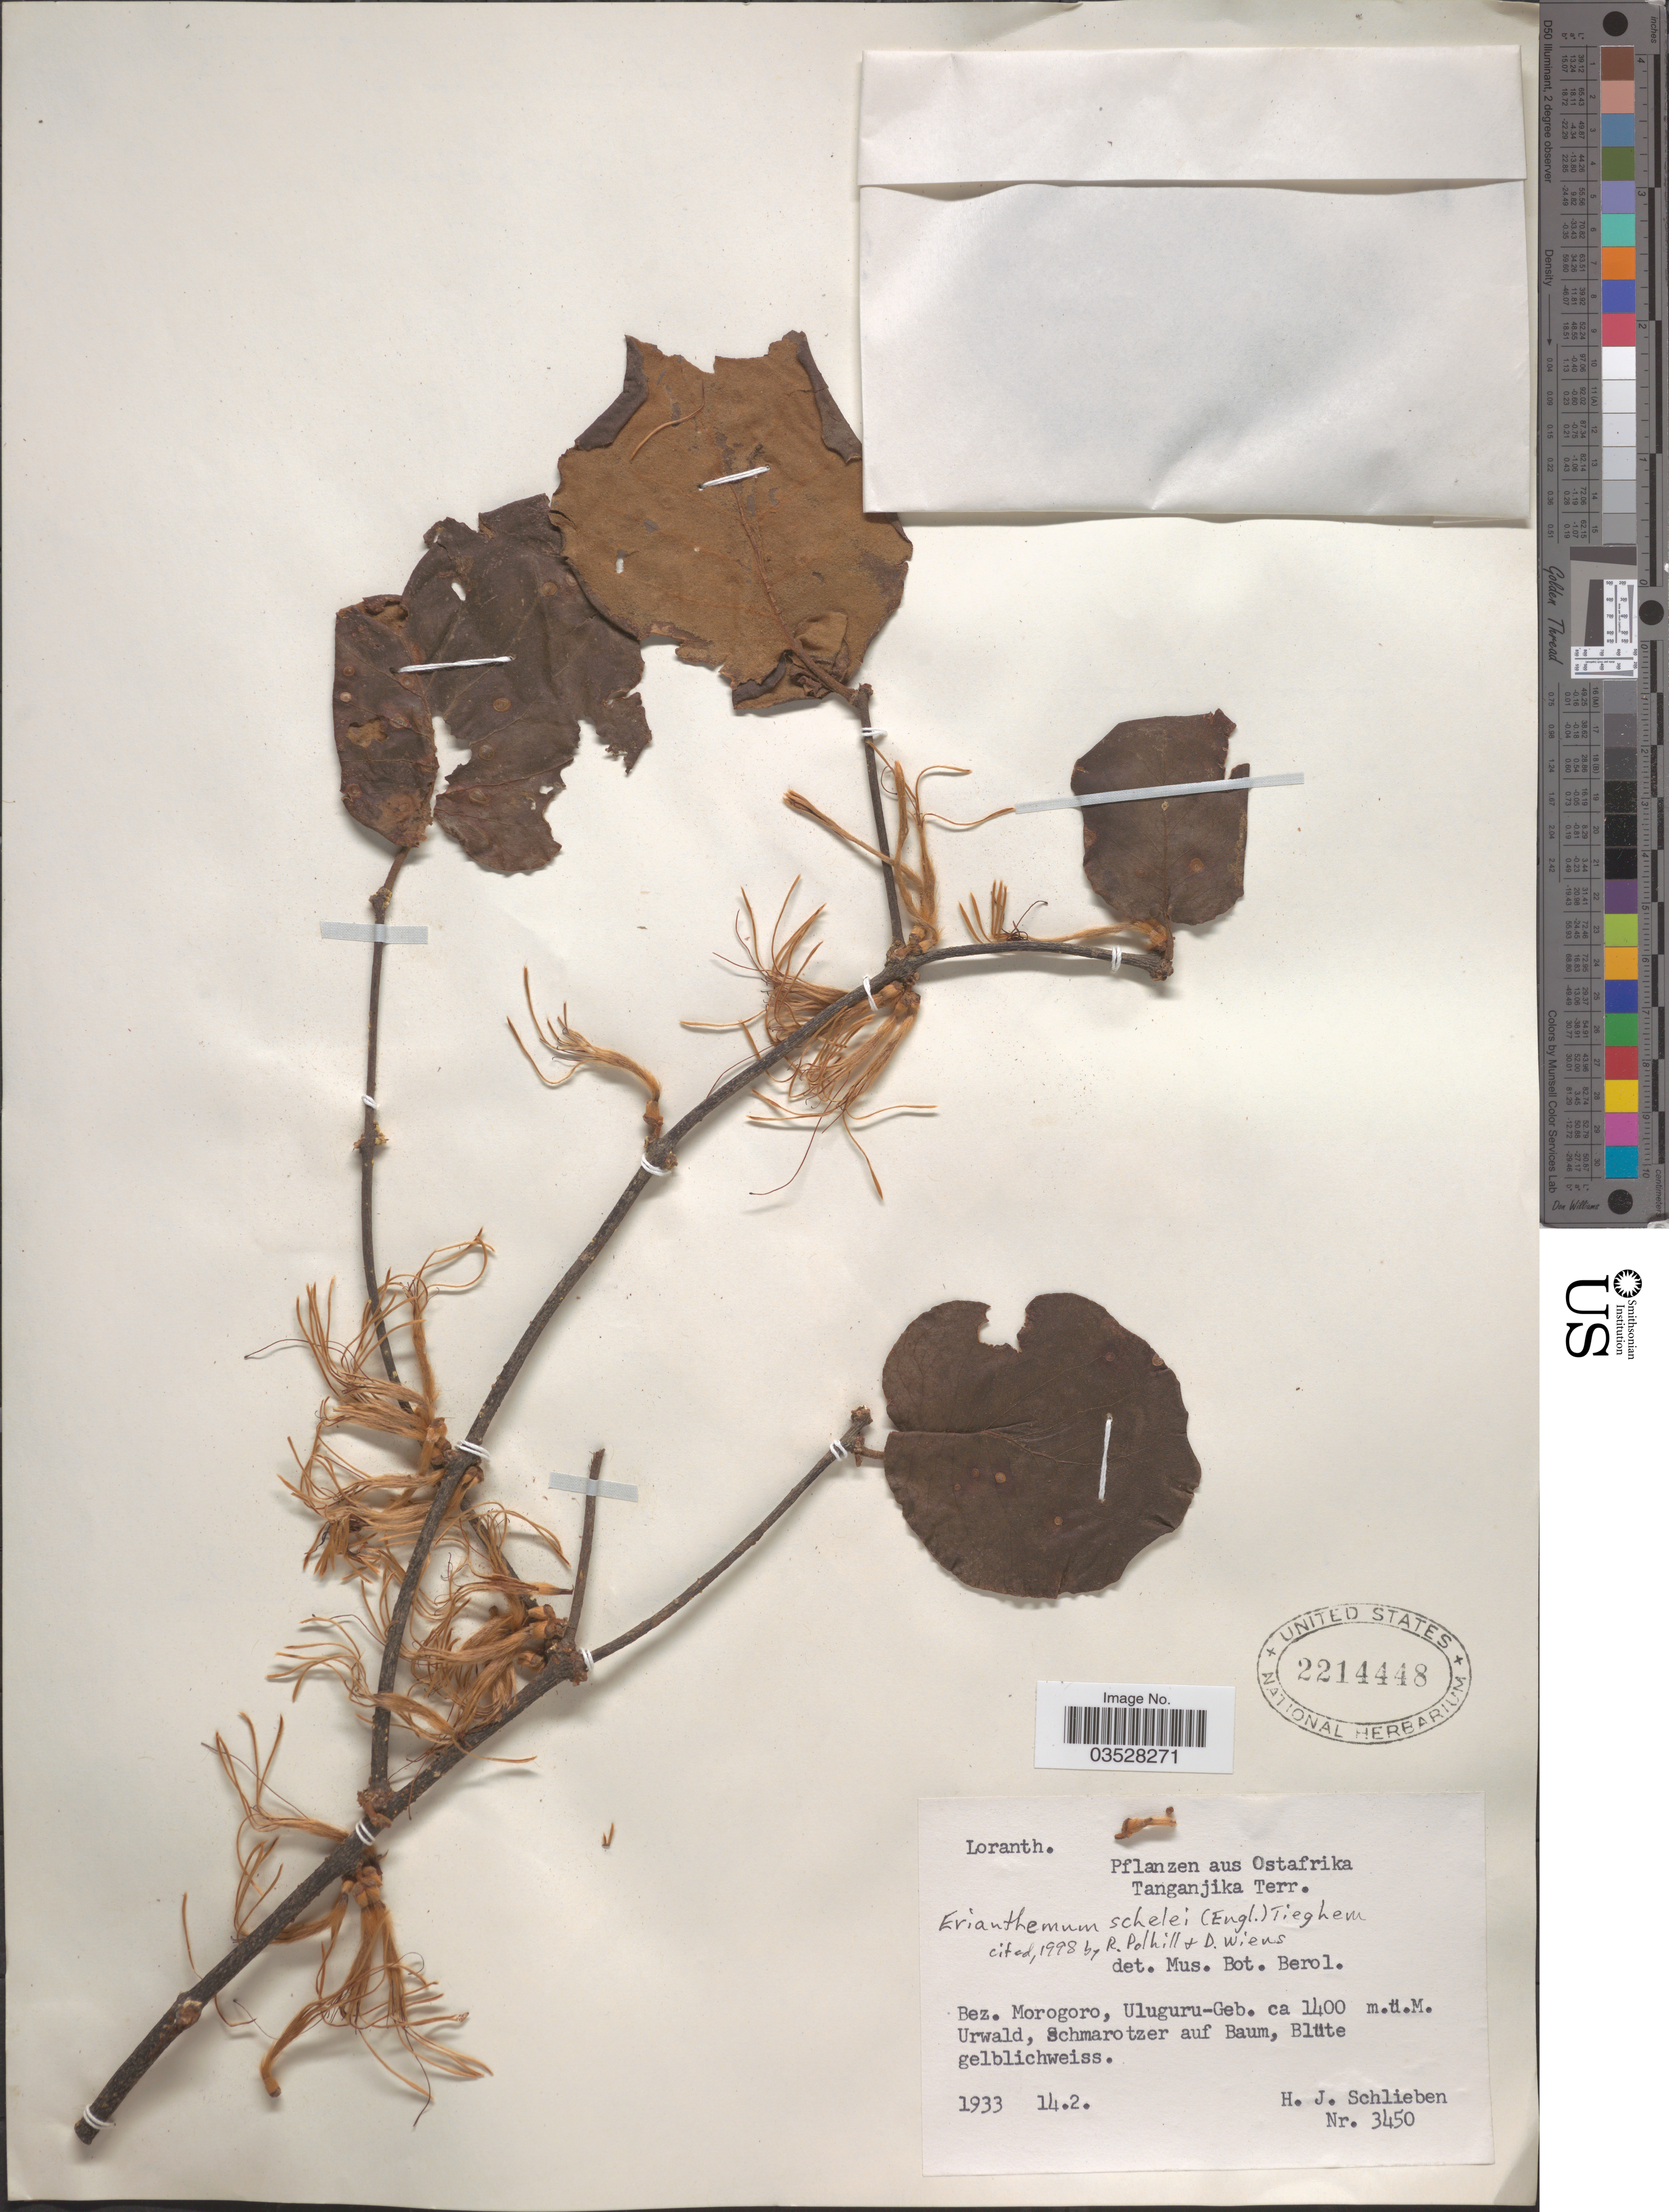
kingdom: Plantae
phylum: Tracheophyta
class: Magnoliopsida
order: Santalales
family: Loranthaceae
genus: Erianthemum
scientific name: Erianthemum schelei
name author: (Engl.) Tiegh.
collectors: H. J. Schlieben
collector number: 3450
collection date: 1933-02-14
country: Tanzania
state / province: Morogoro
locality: Ostafrika. Tanganjika Terr. Bez. Morogoro, Uluguru-Geb.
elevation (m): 1400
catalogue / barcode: US 2214448